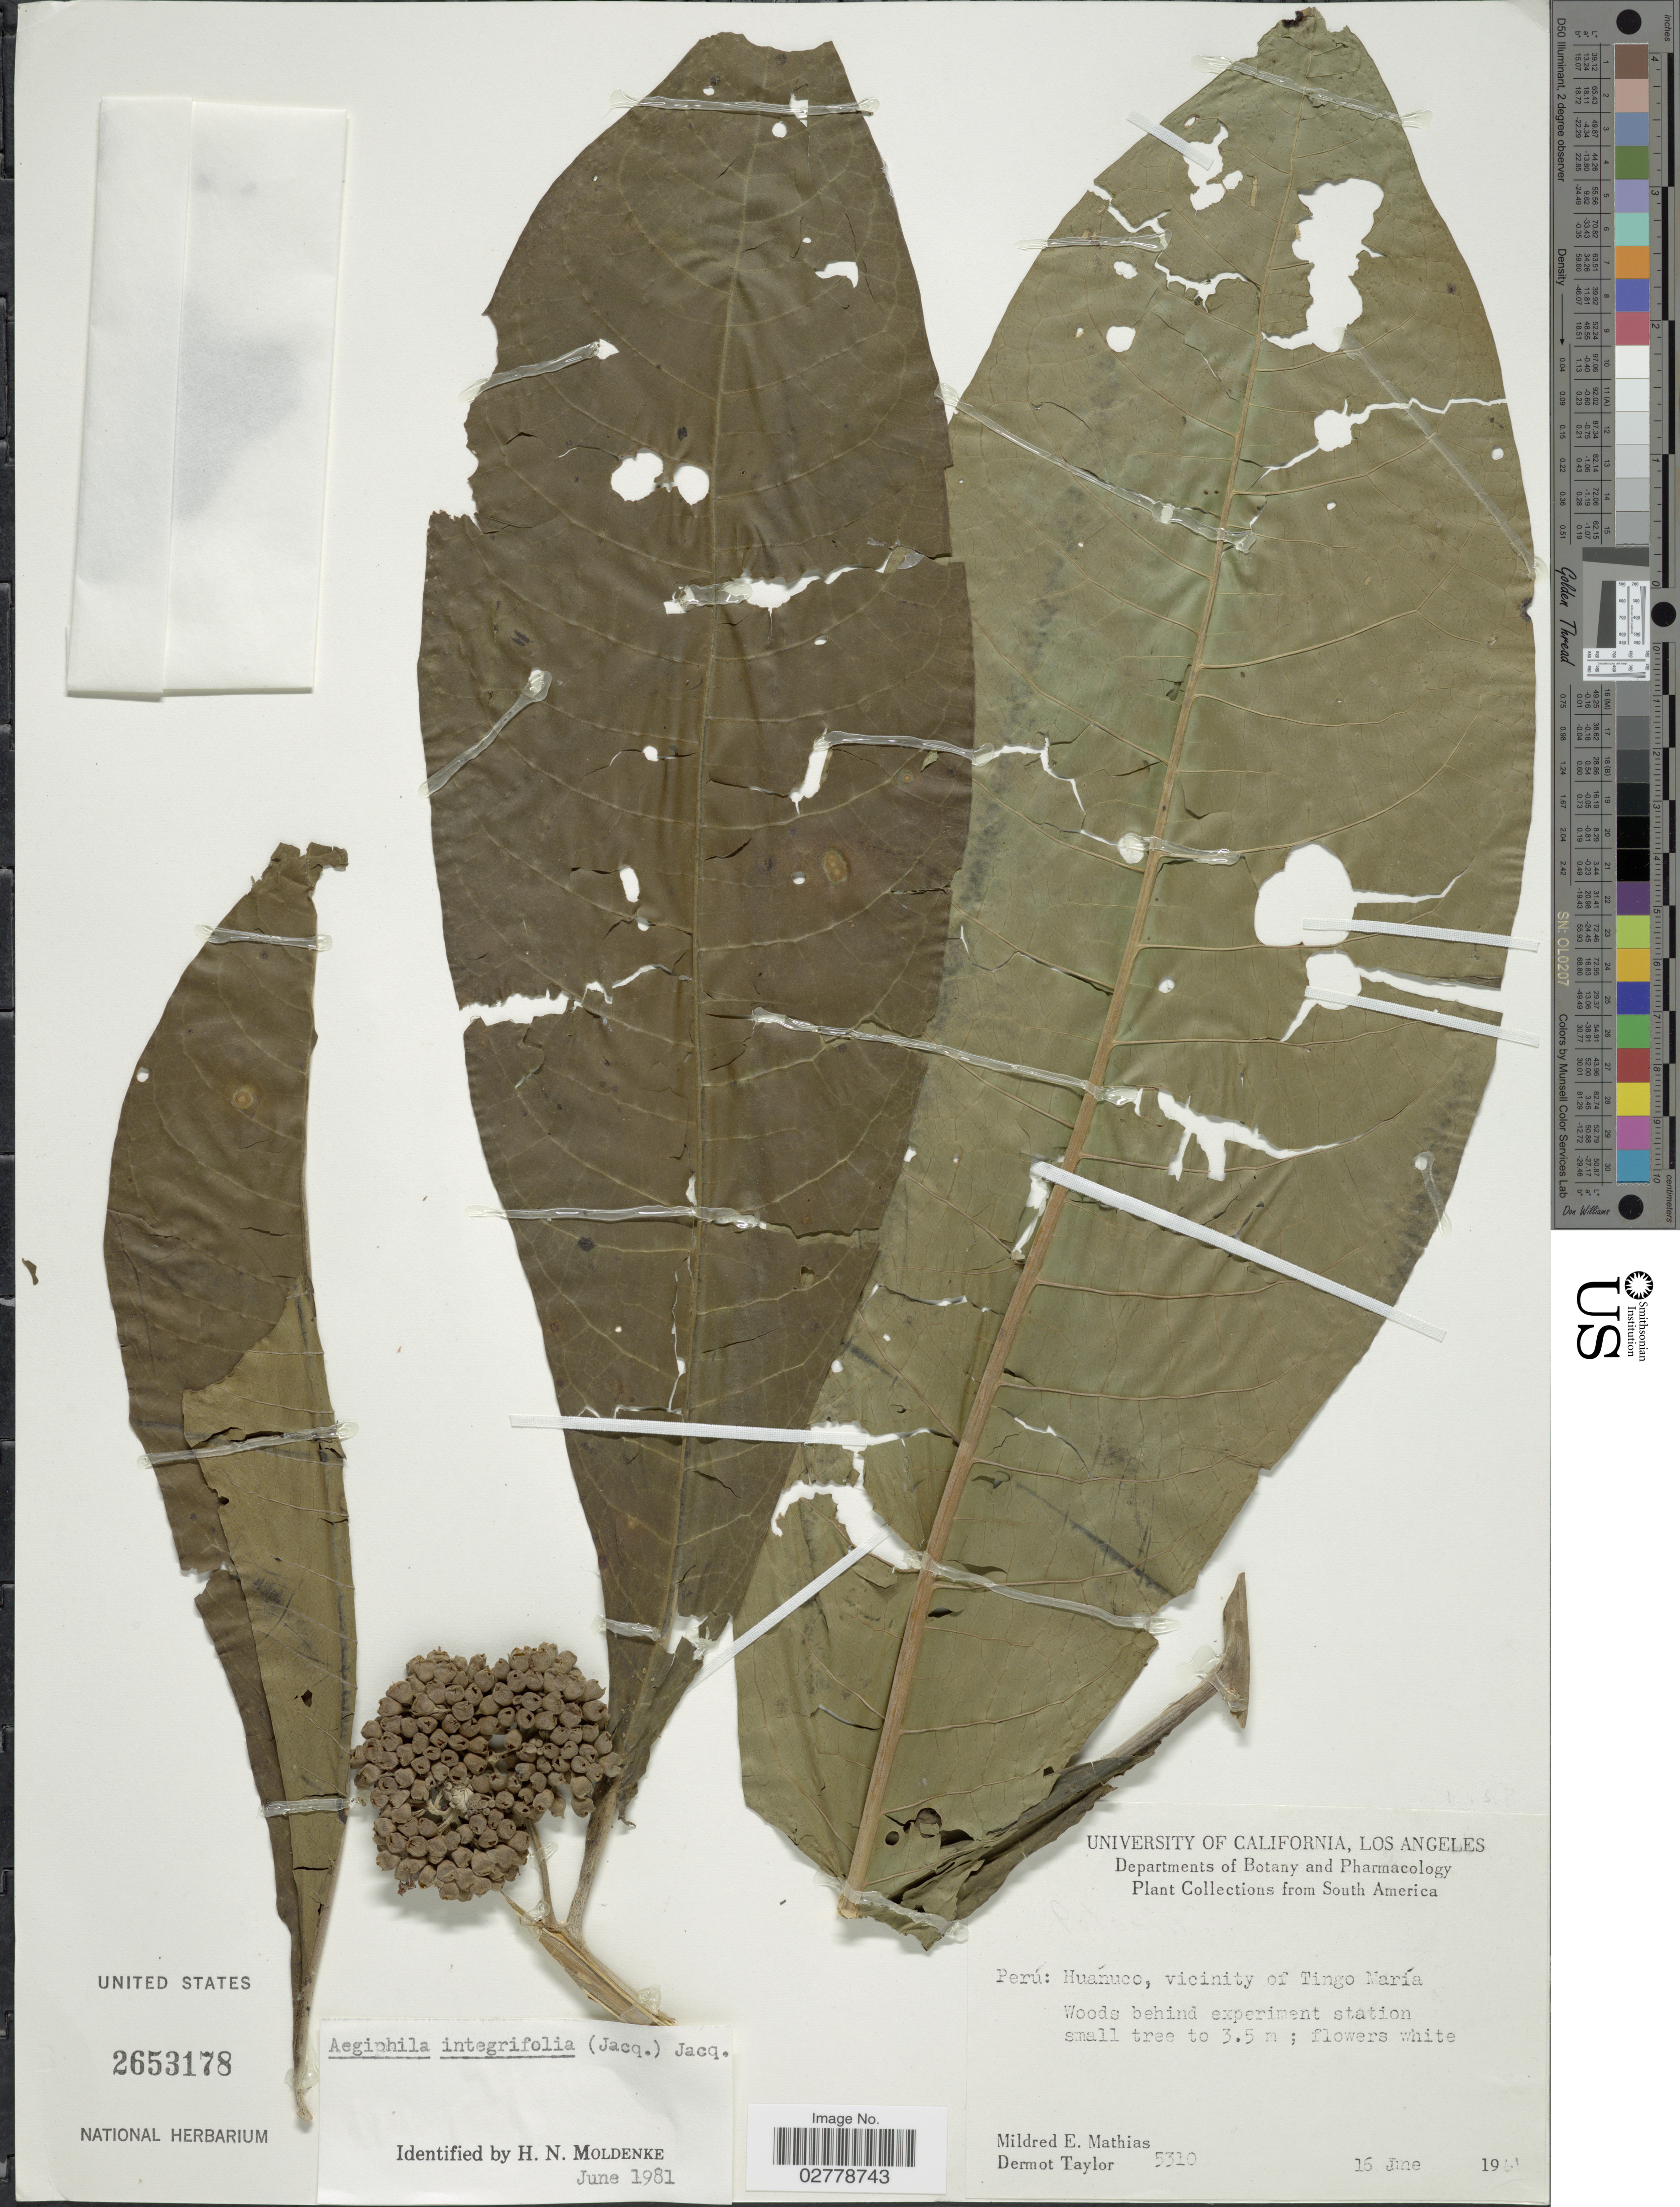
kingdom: Plantae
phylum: Tracheophyta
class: Magnoliopsida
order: Lamiales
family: Lamiaceae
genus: Aegiphila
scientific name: Aegiphila integrifolia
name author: (Jacq.) B.D. Jacks.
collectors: M. E. Mathias & D. Taylor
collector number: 5310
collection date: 1961-06-16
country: Peru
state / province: Huánuco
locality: Vicinity of Tingo María.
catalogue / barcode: US 2653178